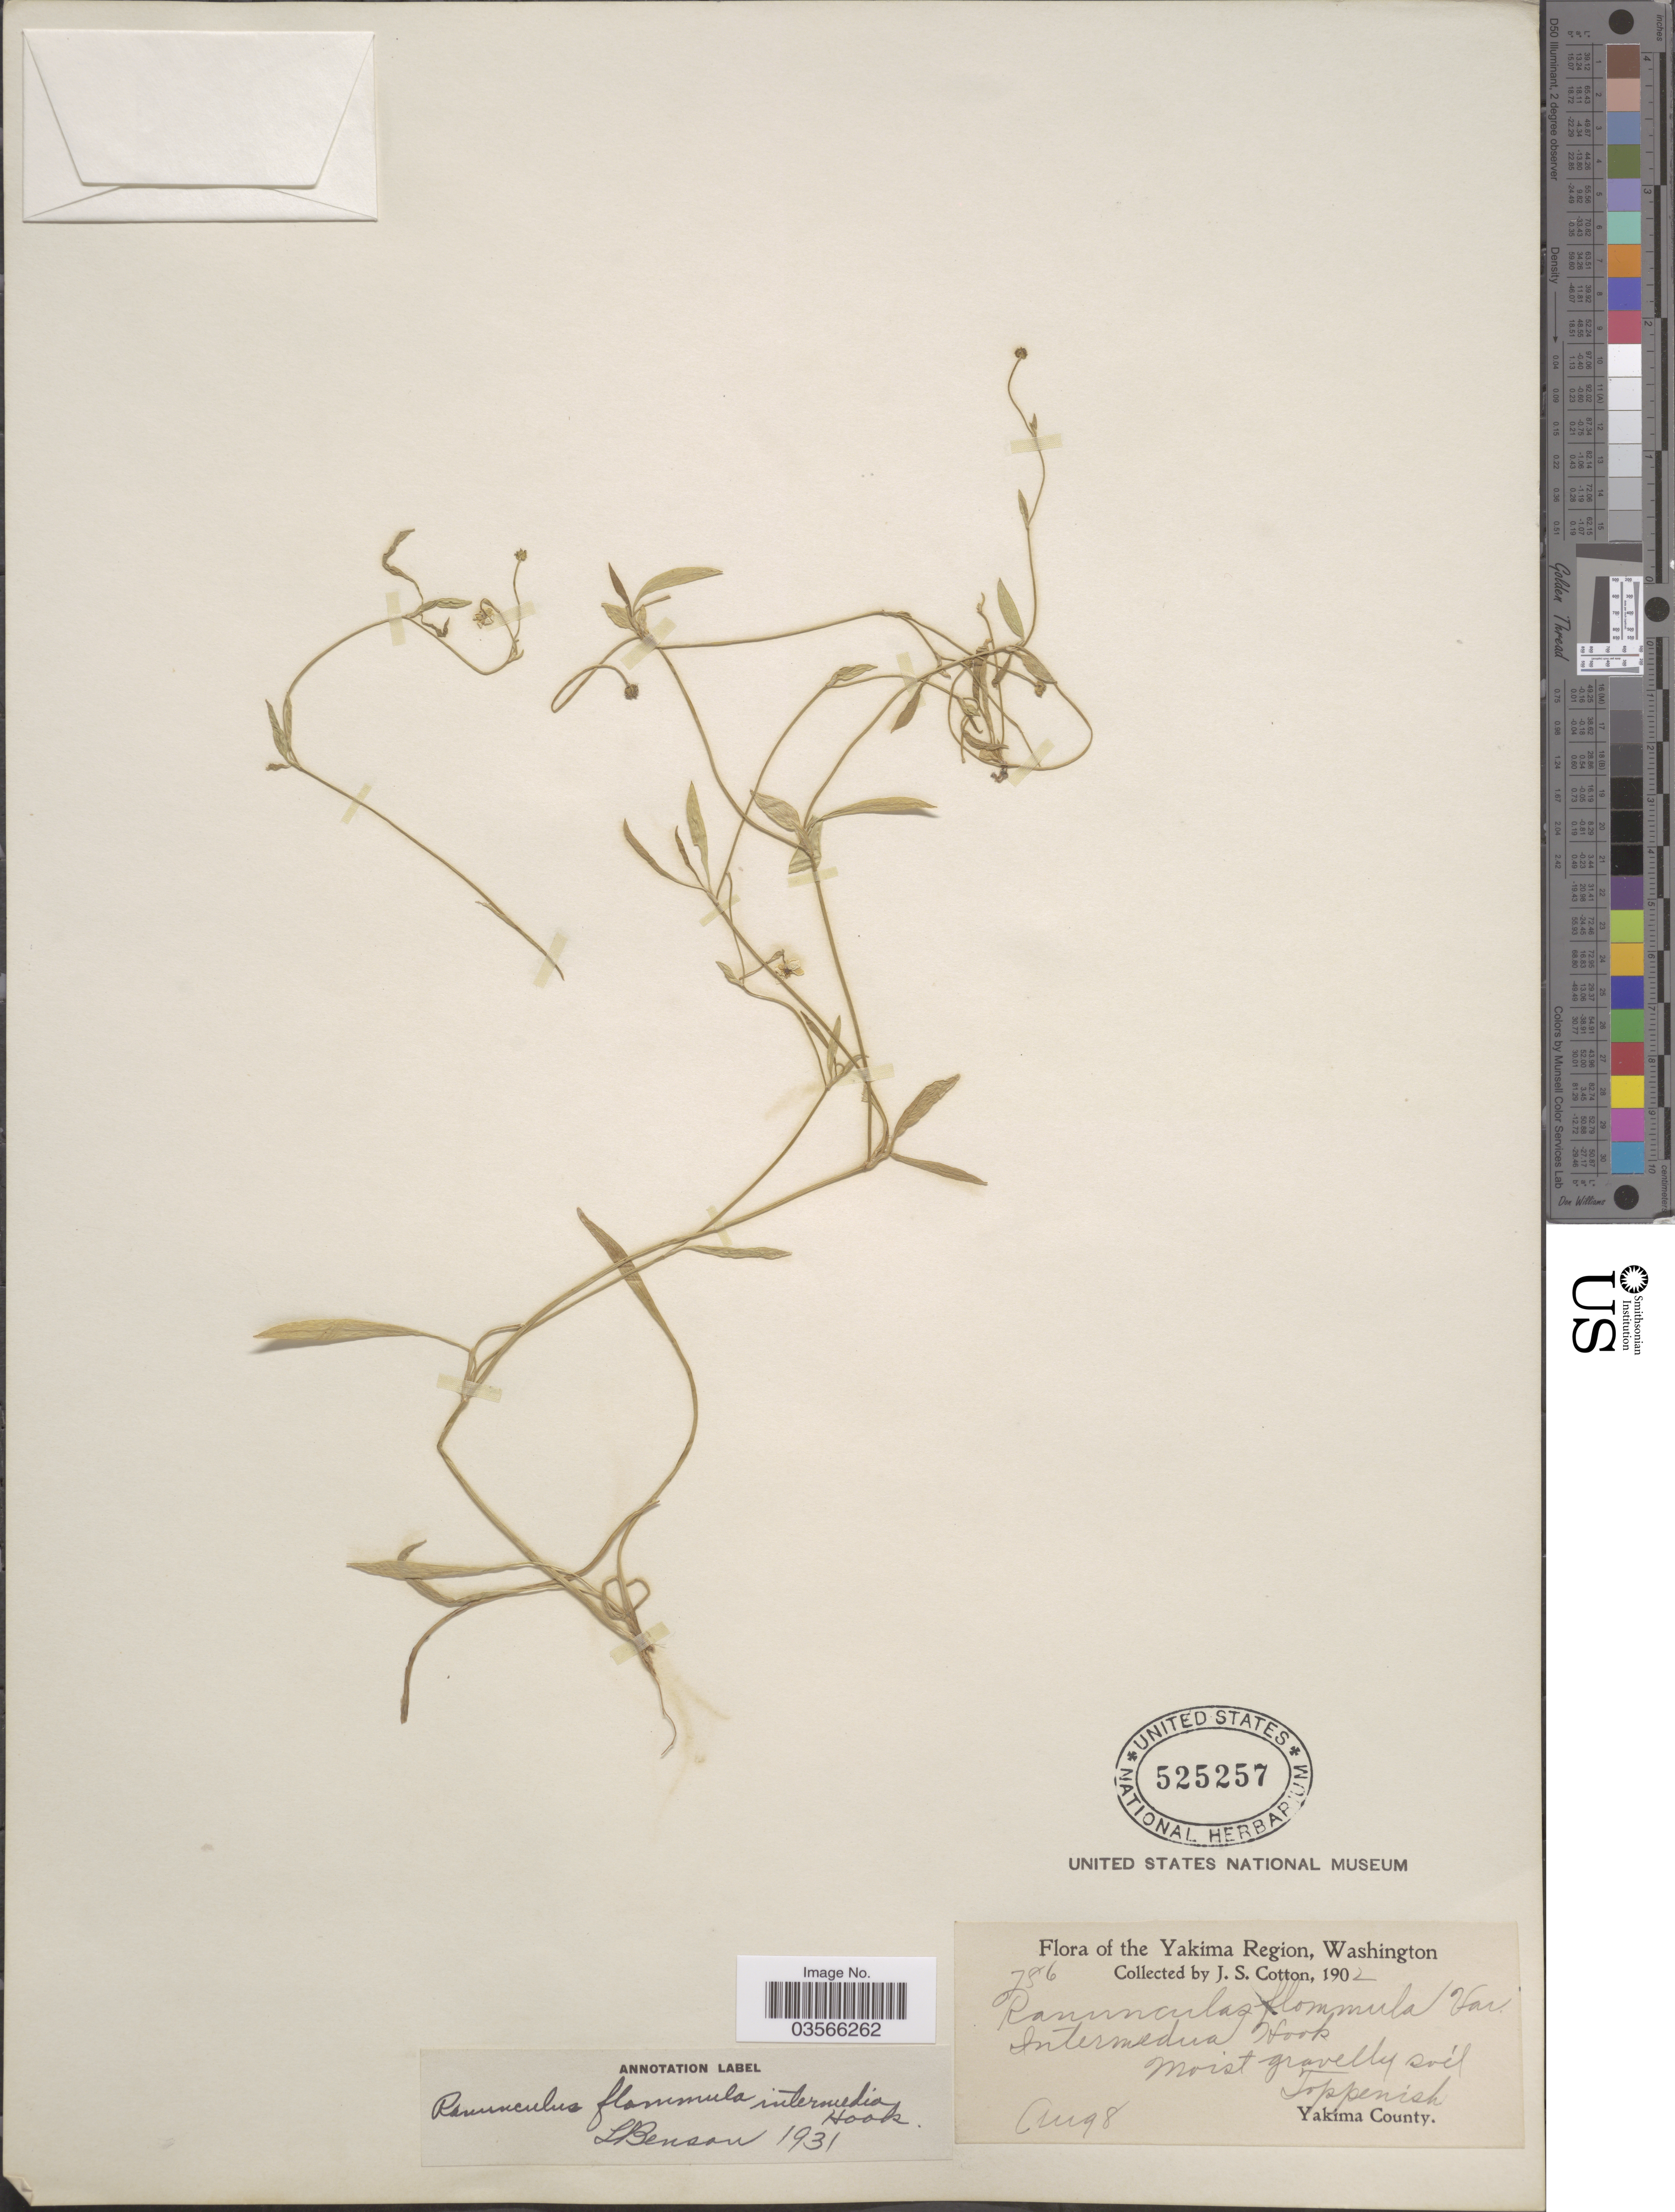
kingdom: Plantae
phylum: Tracheophyta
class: Magnoliopsida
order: Ranunculales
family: Ranunculaceae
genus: Ranunculus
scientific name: Ranunculus flammula var. ovalis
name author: (J.M. Bigelow) L.D. Benson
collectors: J. S. Cotton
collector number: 786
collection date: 1902-08-08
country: United States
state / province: Washington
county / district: Yakima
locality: Yakima Region. Toppenish, Yakima County.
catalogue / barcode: US 525257